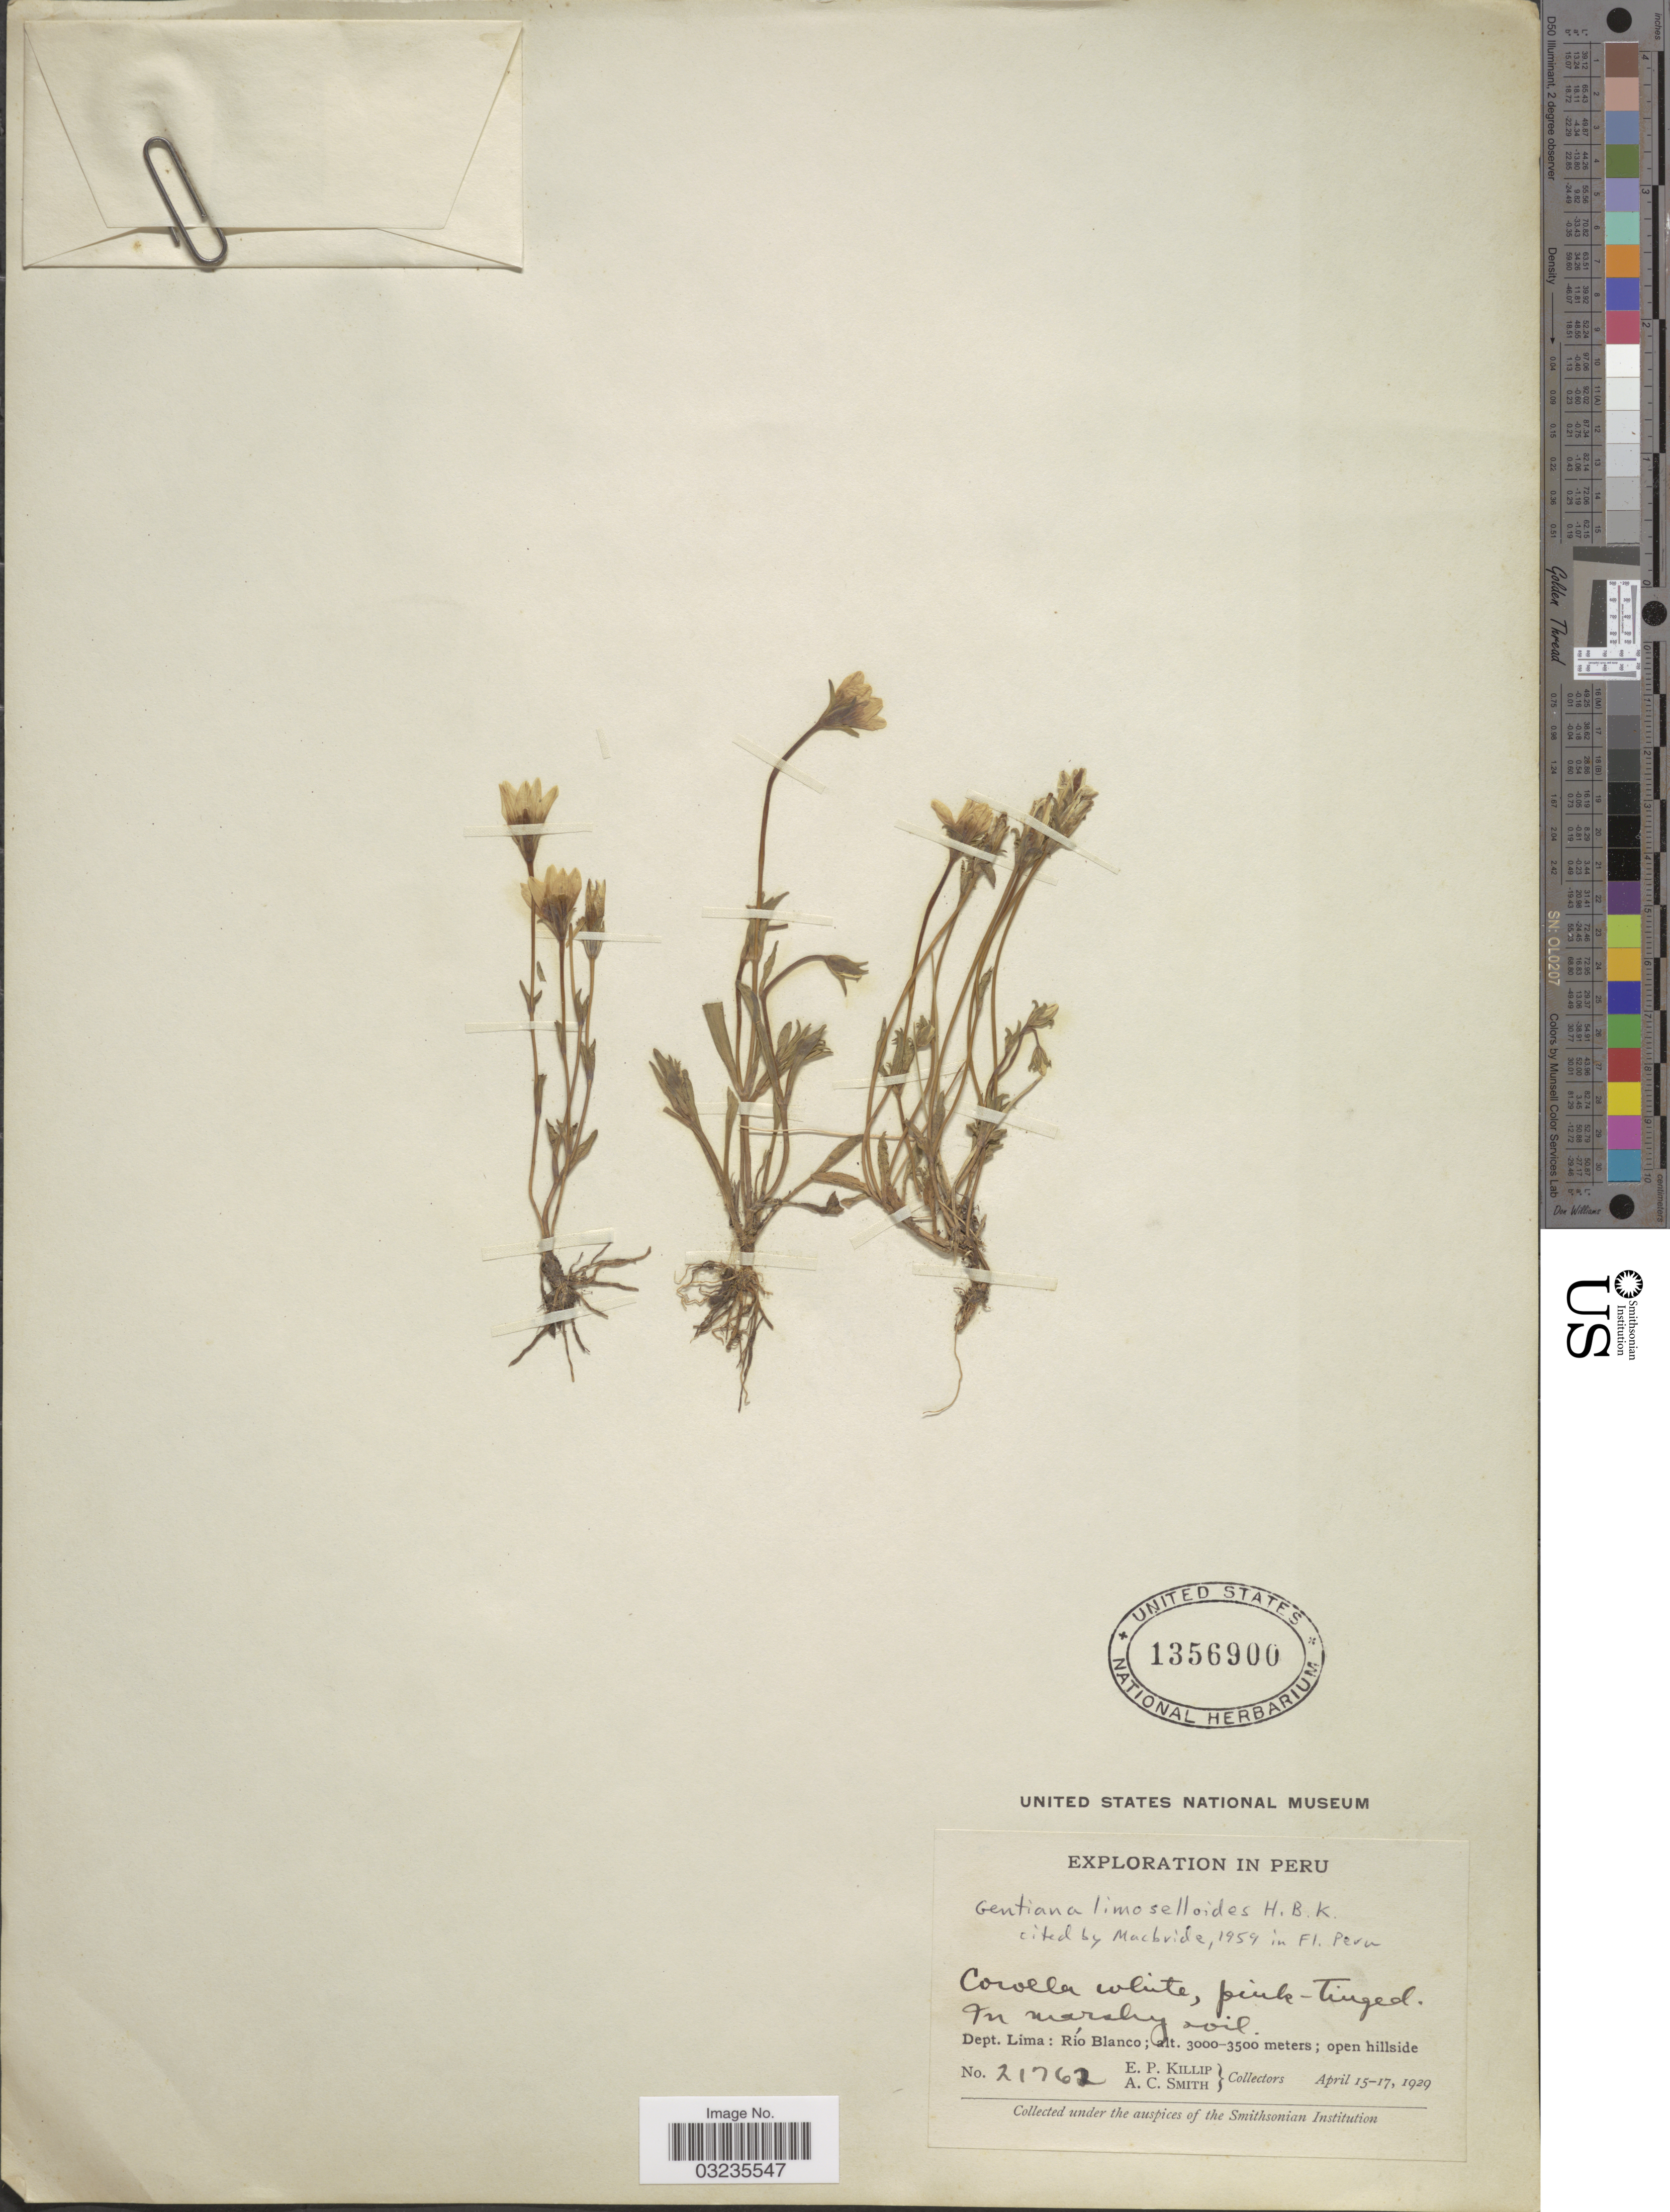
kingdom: Plantae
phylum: Tracheophyta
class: Magnoliopsida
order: Gentianales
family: Gentianaceae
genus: Gentiana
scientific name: Gentiana limoselloides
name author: Kunth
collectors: E. P. Killip & A. C. Smith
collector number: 21762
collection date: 1929-04-15/1929-04-17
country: Peru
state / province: Lima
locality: Dept. Lima: Río Blanco.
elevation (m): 3000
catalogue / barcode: US 1356900